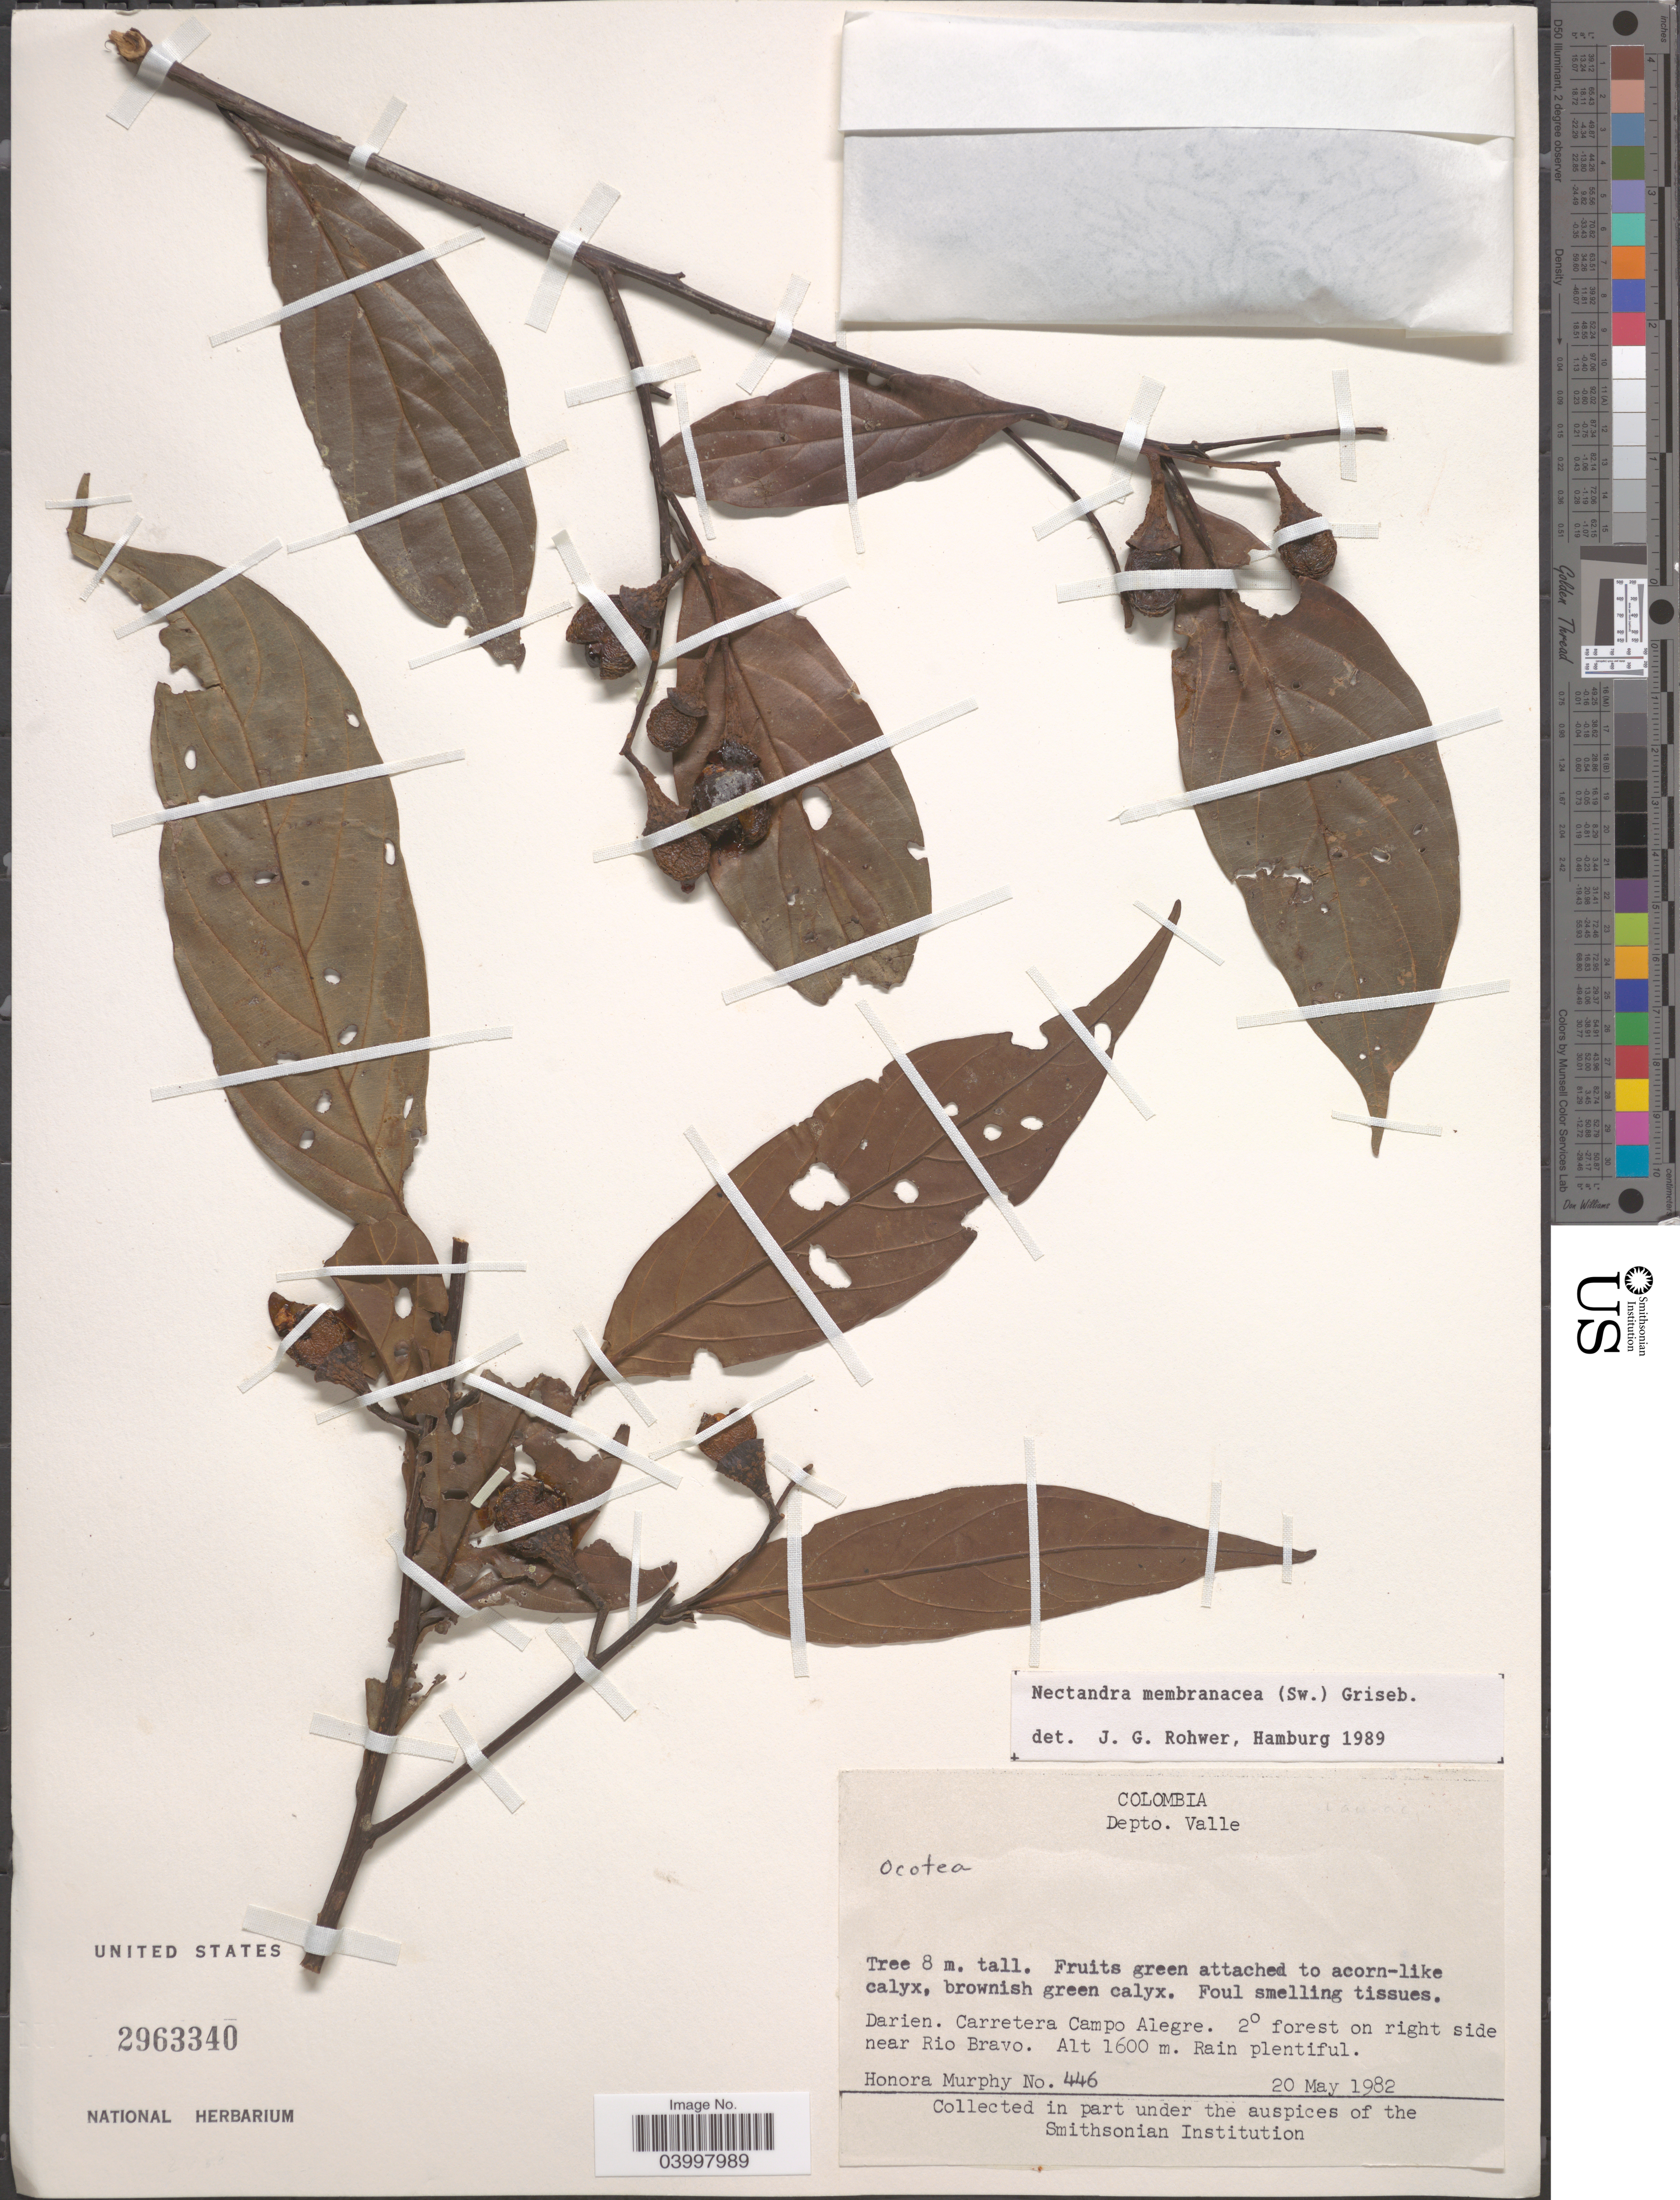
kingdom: Plantae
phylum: Tracheophyta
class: Magnoliopsida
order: Laurales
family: Lauraceae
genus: Nectandra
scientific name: Nectandra membranacea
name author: (Sw.) Griseb.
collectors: H. Murphy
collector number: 446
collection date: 1982-05-20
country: Colombia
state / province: Valle del Cauca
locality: Depto. Valle. Darien. Carretera Campo Alegre. 2° forest on right side near Rio Bravo.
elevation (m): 1600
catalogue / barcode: US 2963340